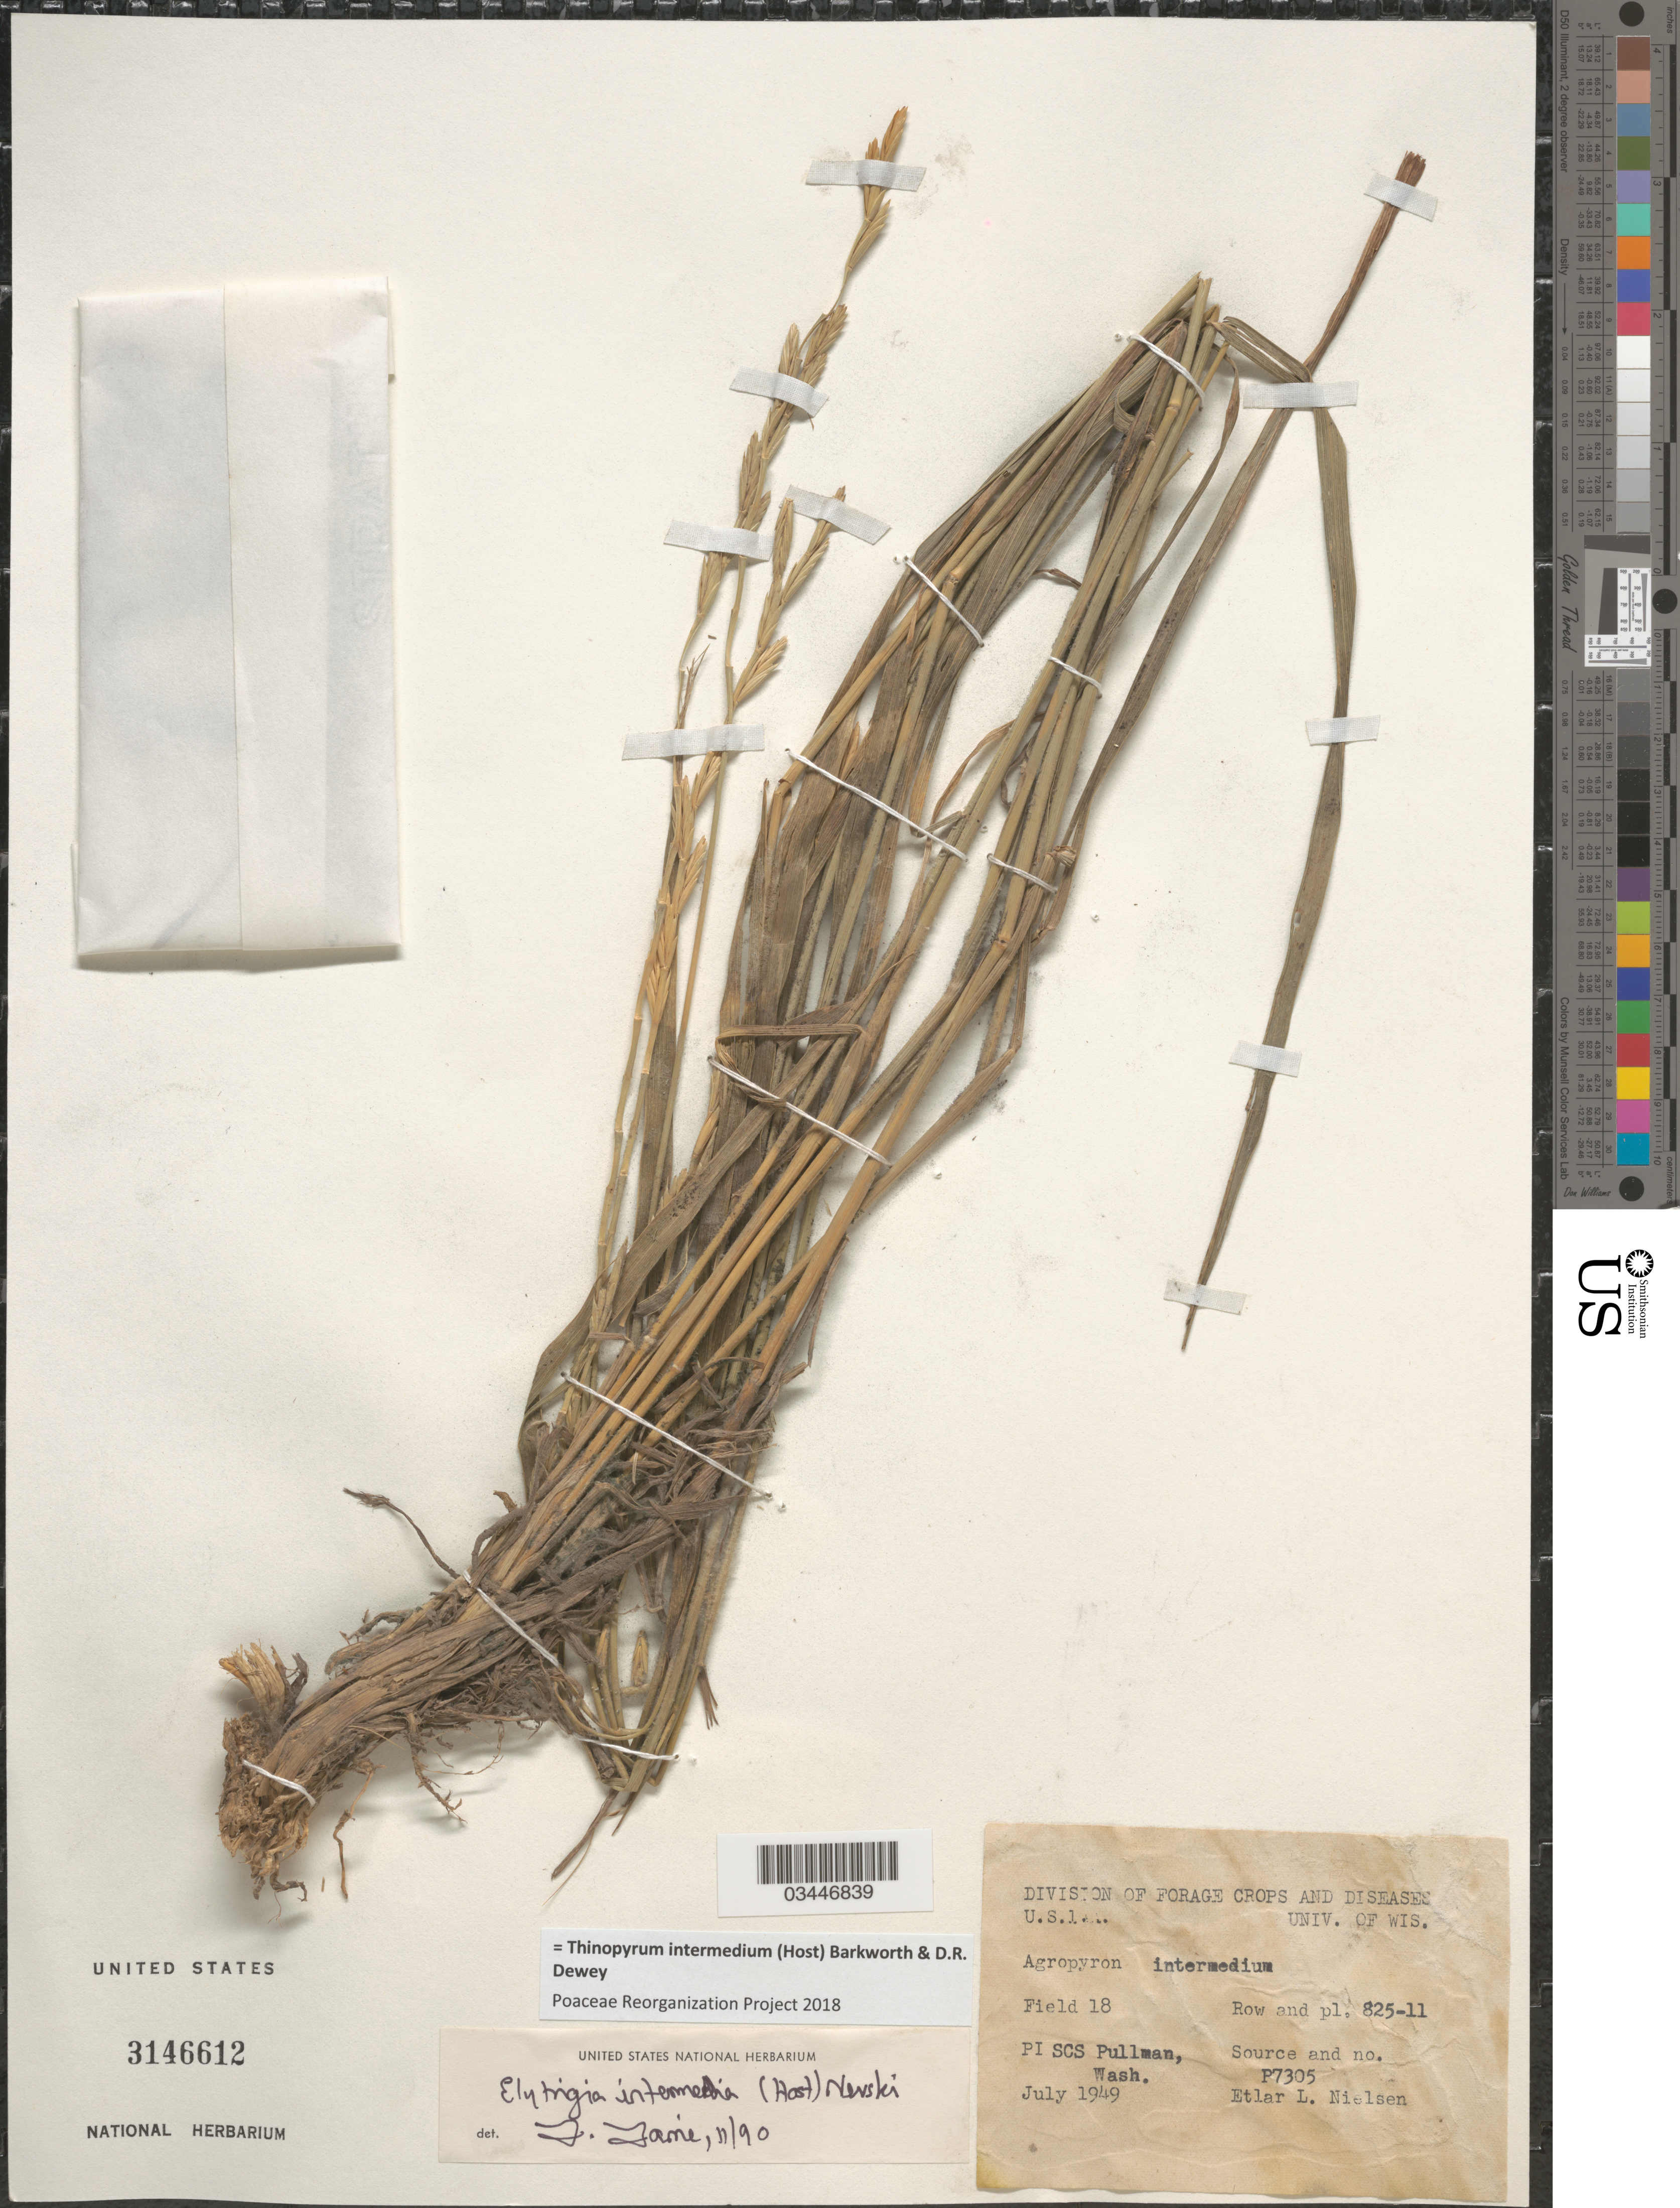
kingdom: Plantae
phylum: Tracheophyta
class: Liliopsida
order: Poales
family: Poaceae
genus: Aegilops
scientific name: Aegilops sp.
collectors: E. L. Nielsen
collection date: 1949-07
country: United States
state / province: Washington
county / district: Whitman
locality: Field 18 Row and pl. 825-111. SCS Pullman.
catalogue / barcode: US 3146612